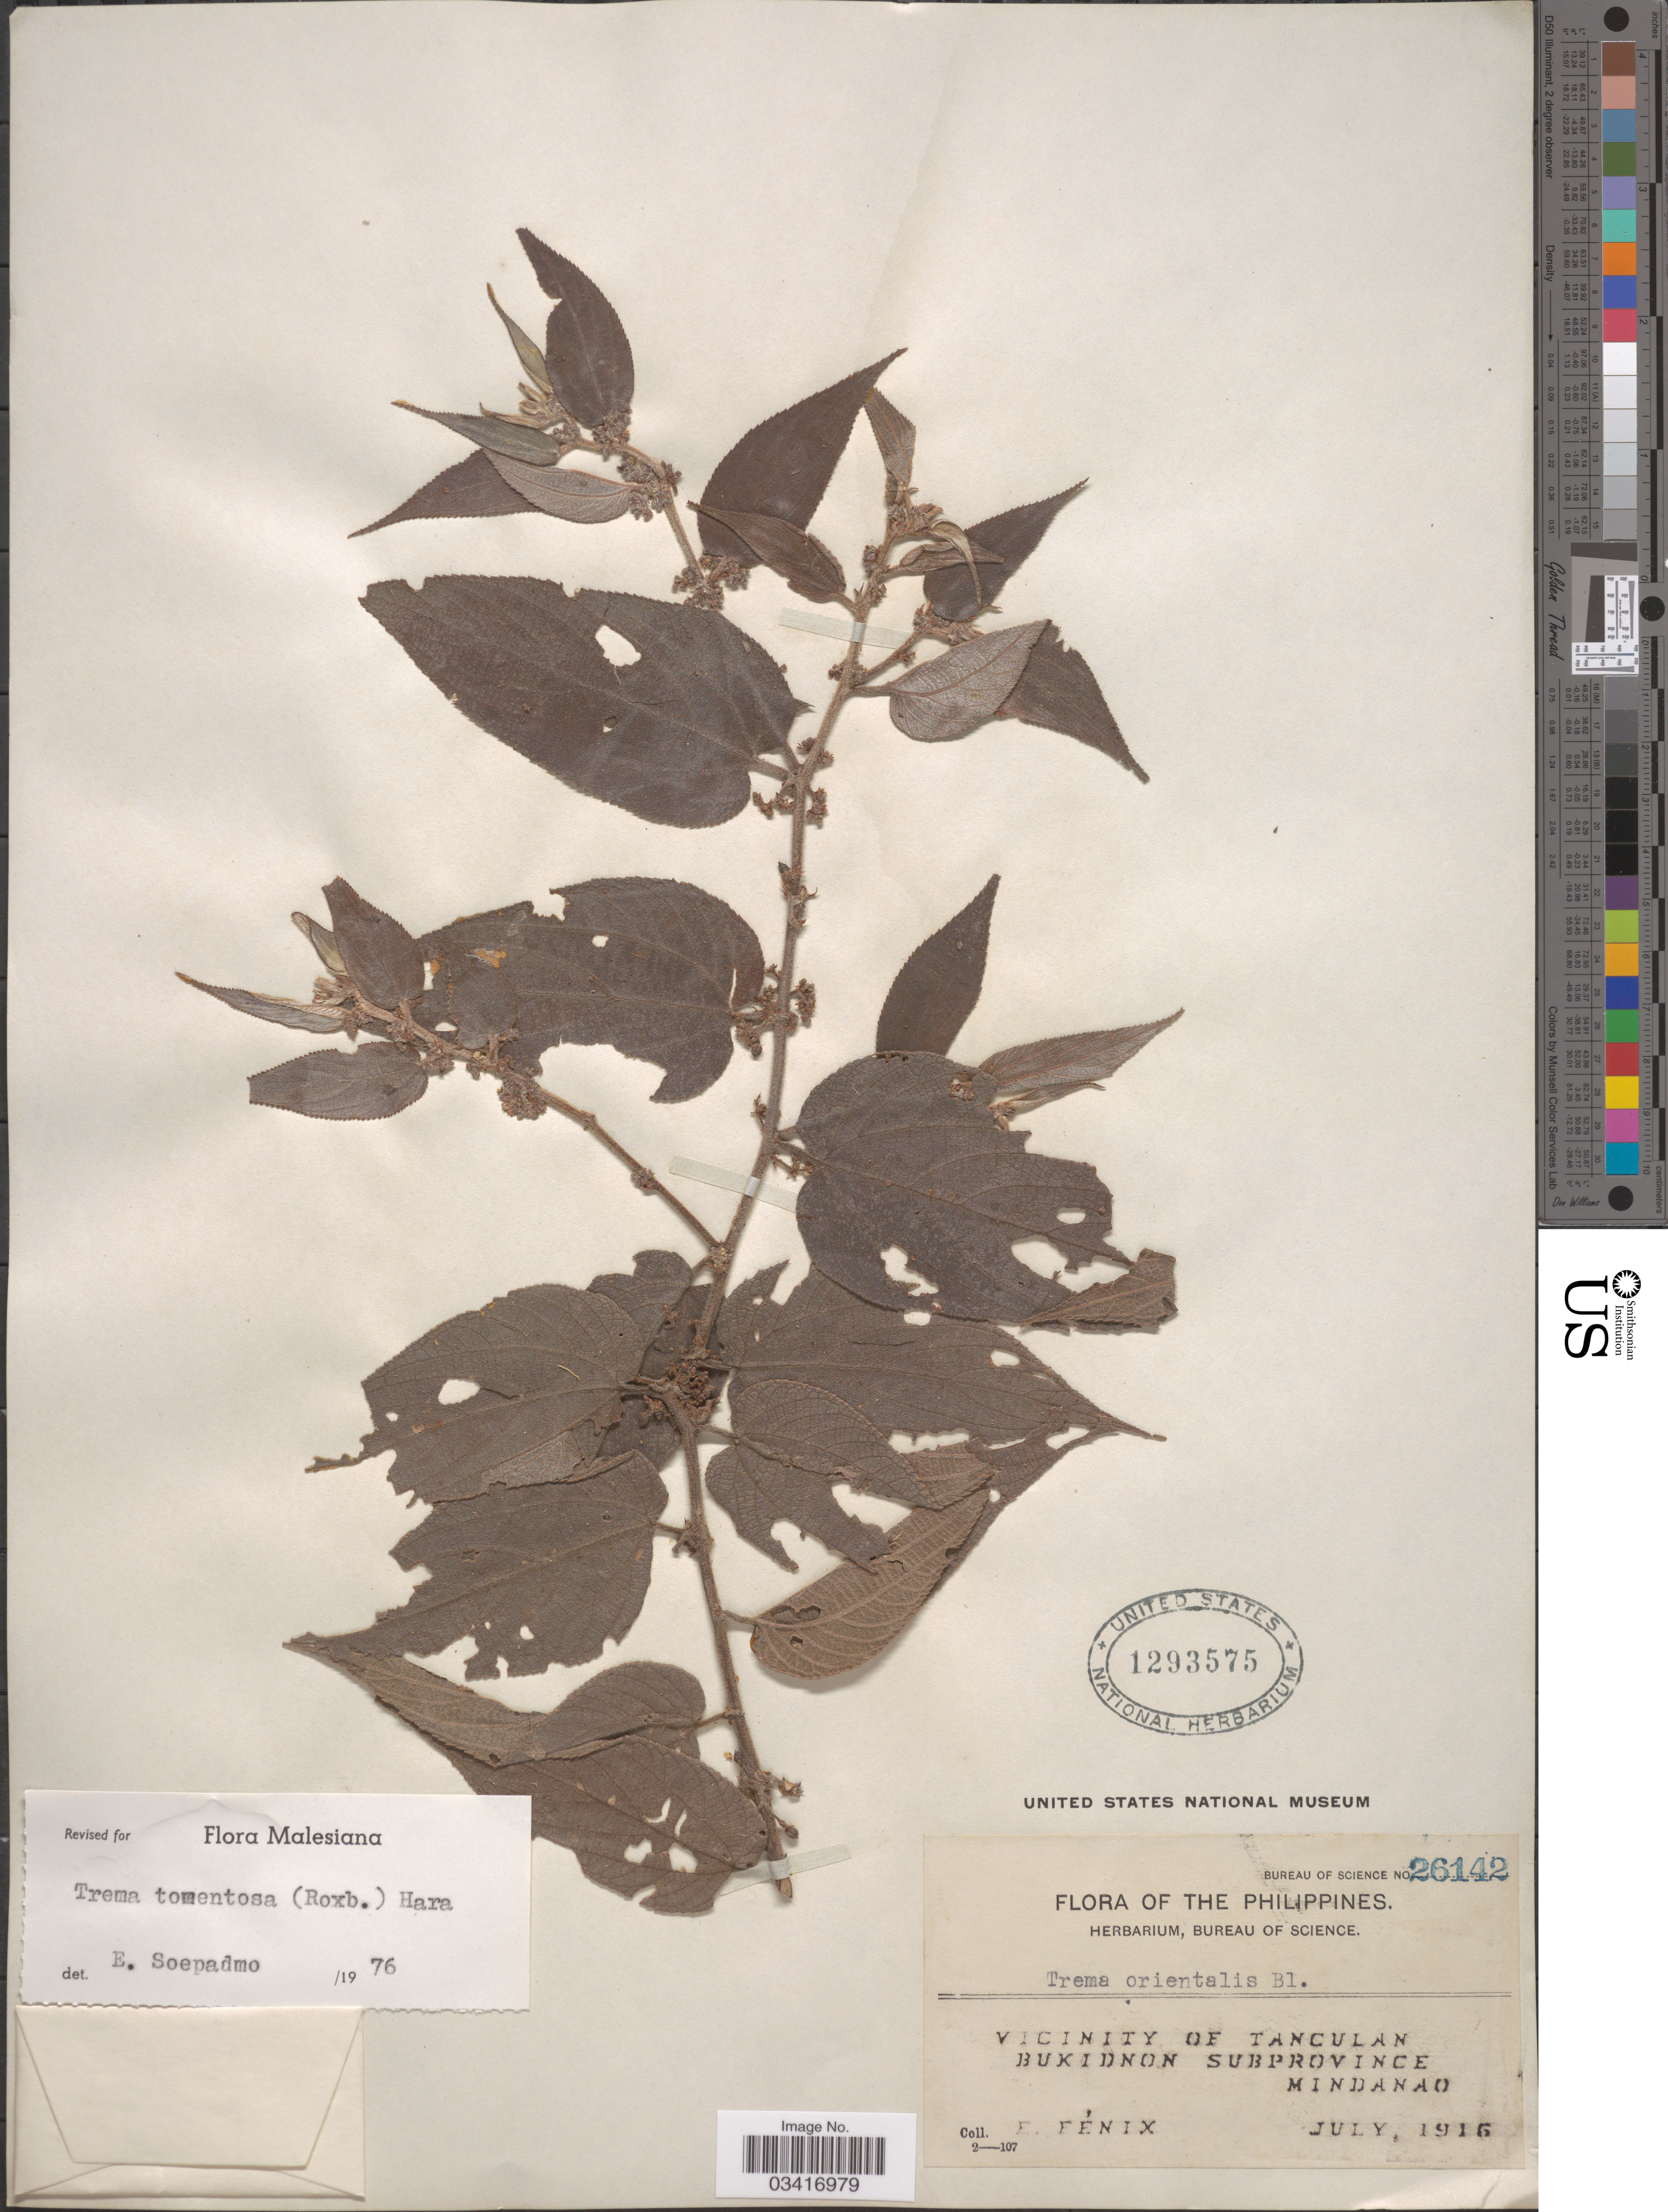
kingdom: Plantae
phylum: Tracheophyta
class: Magnoliopsida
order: Rosales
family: Cannabaceae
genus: Trema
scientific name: Trema tomentosum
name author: (Roxb.) Y. Hara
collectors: E. Fénix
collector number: Bureau of Science 26142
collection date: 1916-07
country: Philippines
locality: Vicinity of Tanculan. Bukidnon Subprovince. Mindanao.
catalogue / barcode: US 1293575